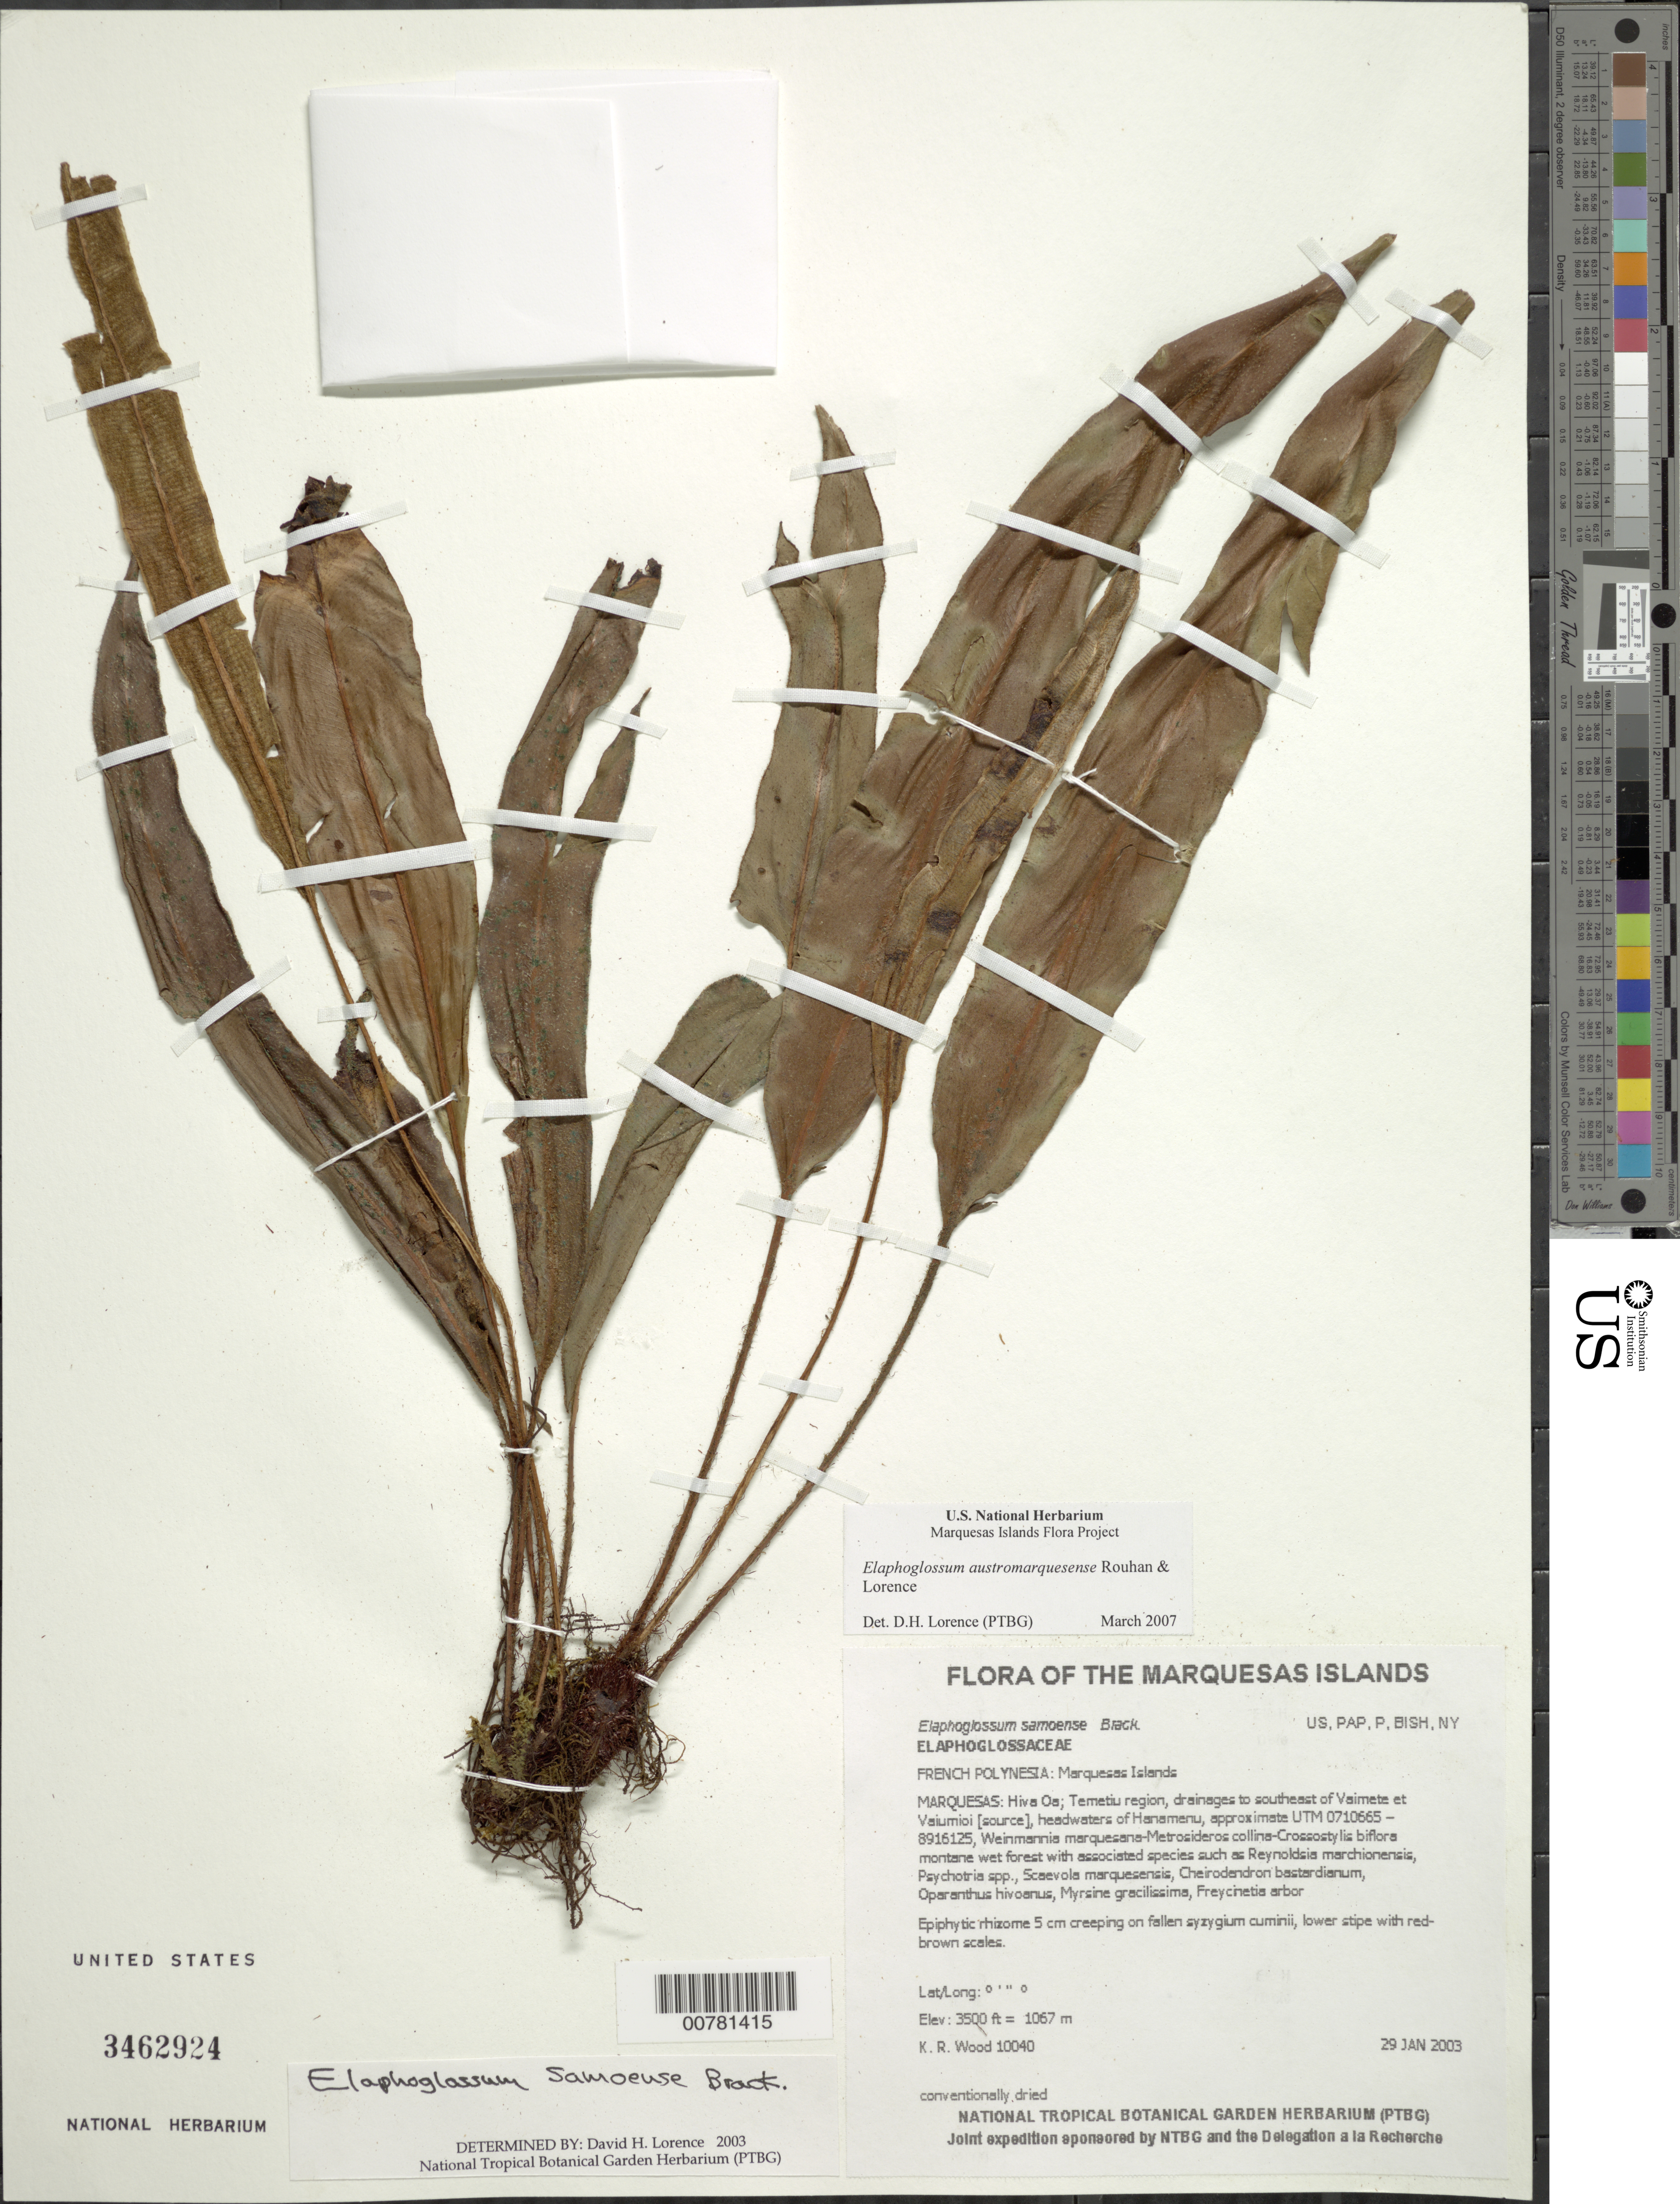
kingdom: Plantae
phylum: Tracheophyta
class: Polypodiopsida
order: Polypodiales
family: Dryopteridaceae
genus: Elaphoglossum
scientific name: Elaphoglossum austromarquesense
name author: Rouhan & Lorence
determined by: Lorence, David H., (PTBG), National Tropical Botanical Garden (UNITED STATES)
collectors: K. R. Wood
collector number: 10040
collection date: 2003-01-29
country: French Polynesia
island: Hiva Oa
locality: Temetiu region, drainages to southeast of Vaimete et Vaiumioi [source], headwaters of Hanamenu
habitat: Weinmannia marquesana - Metrosideros collina - Crossostylis biflora montane wet forest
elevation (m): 1067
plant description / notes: Pigs, Paspalum conjugatum, Ageratum conyzoides, Psidium guajava, Syzygium cumini, Ludwigia octovalvis, Coffea arabica, and Spathoglottis plicata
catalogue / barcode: US 3462924